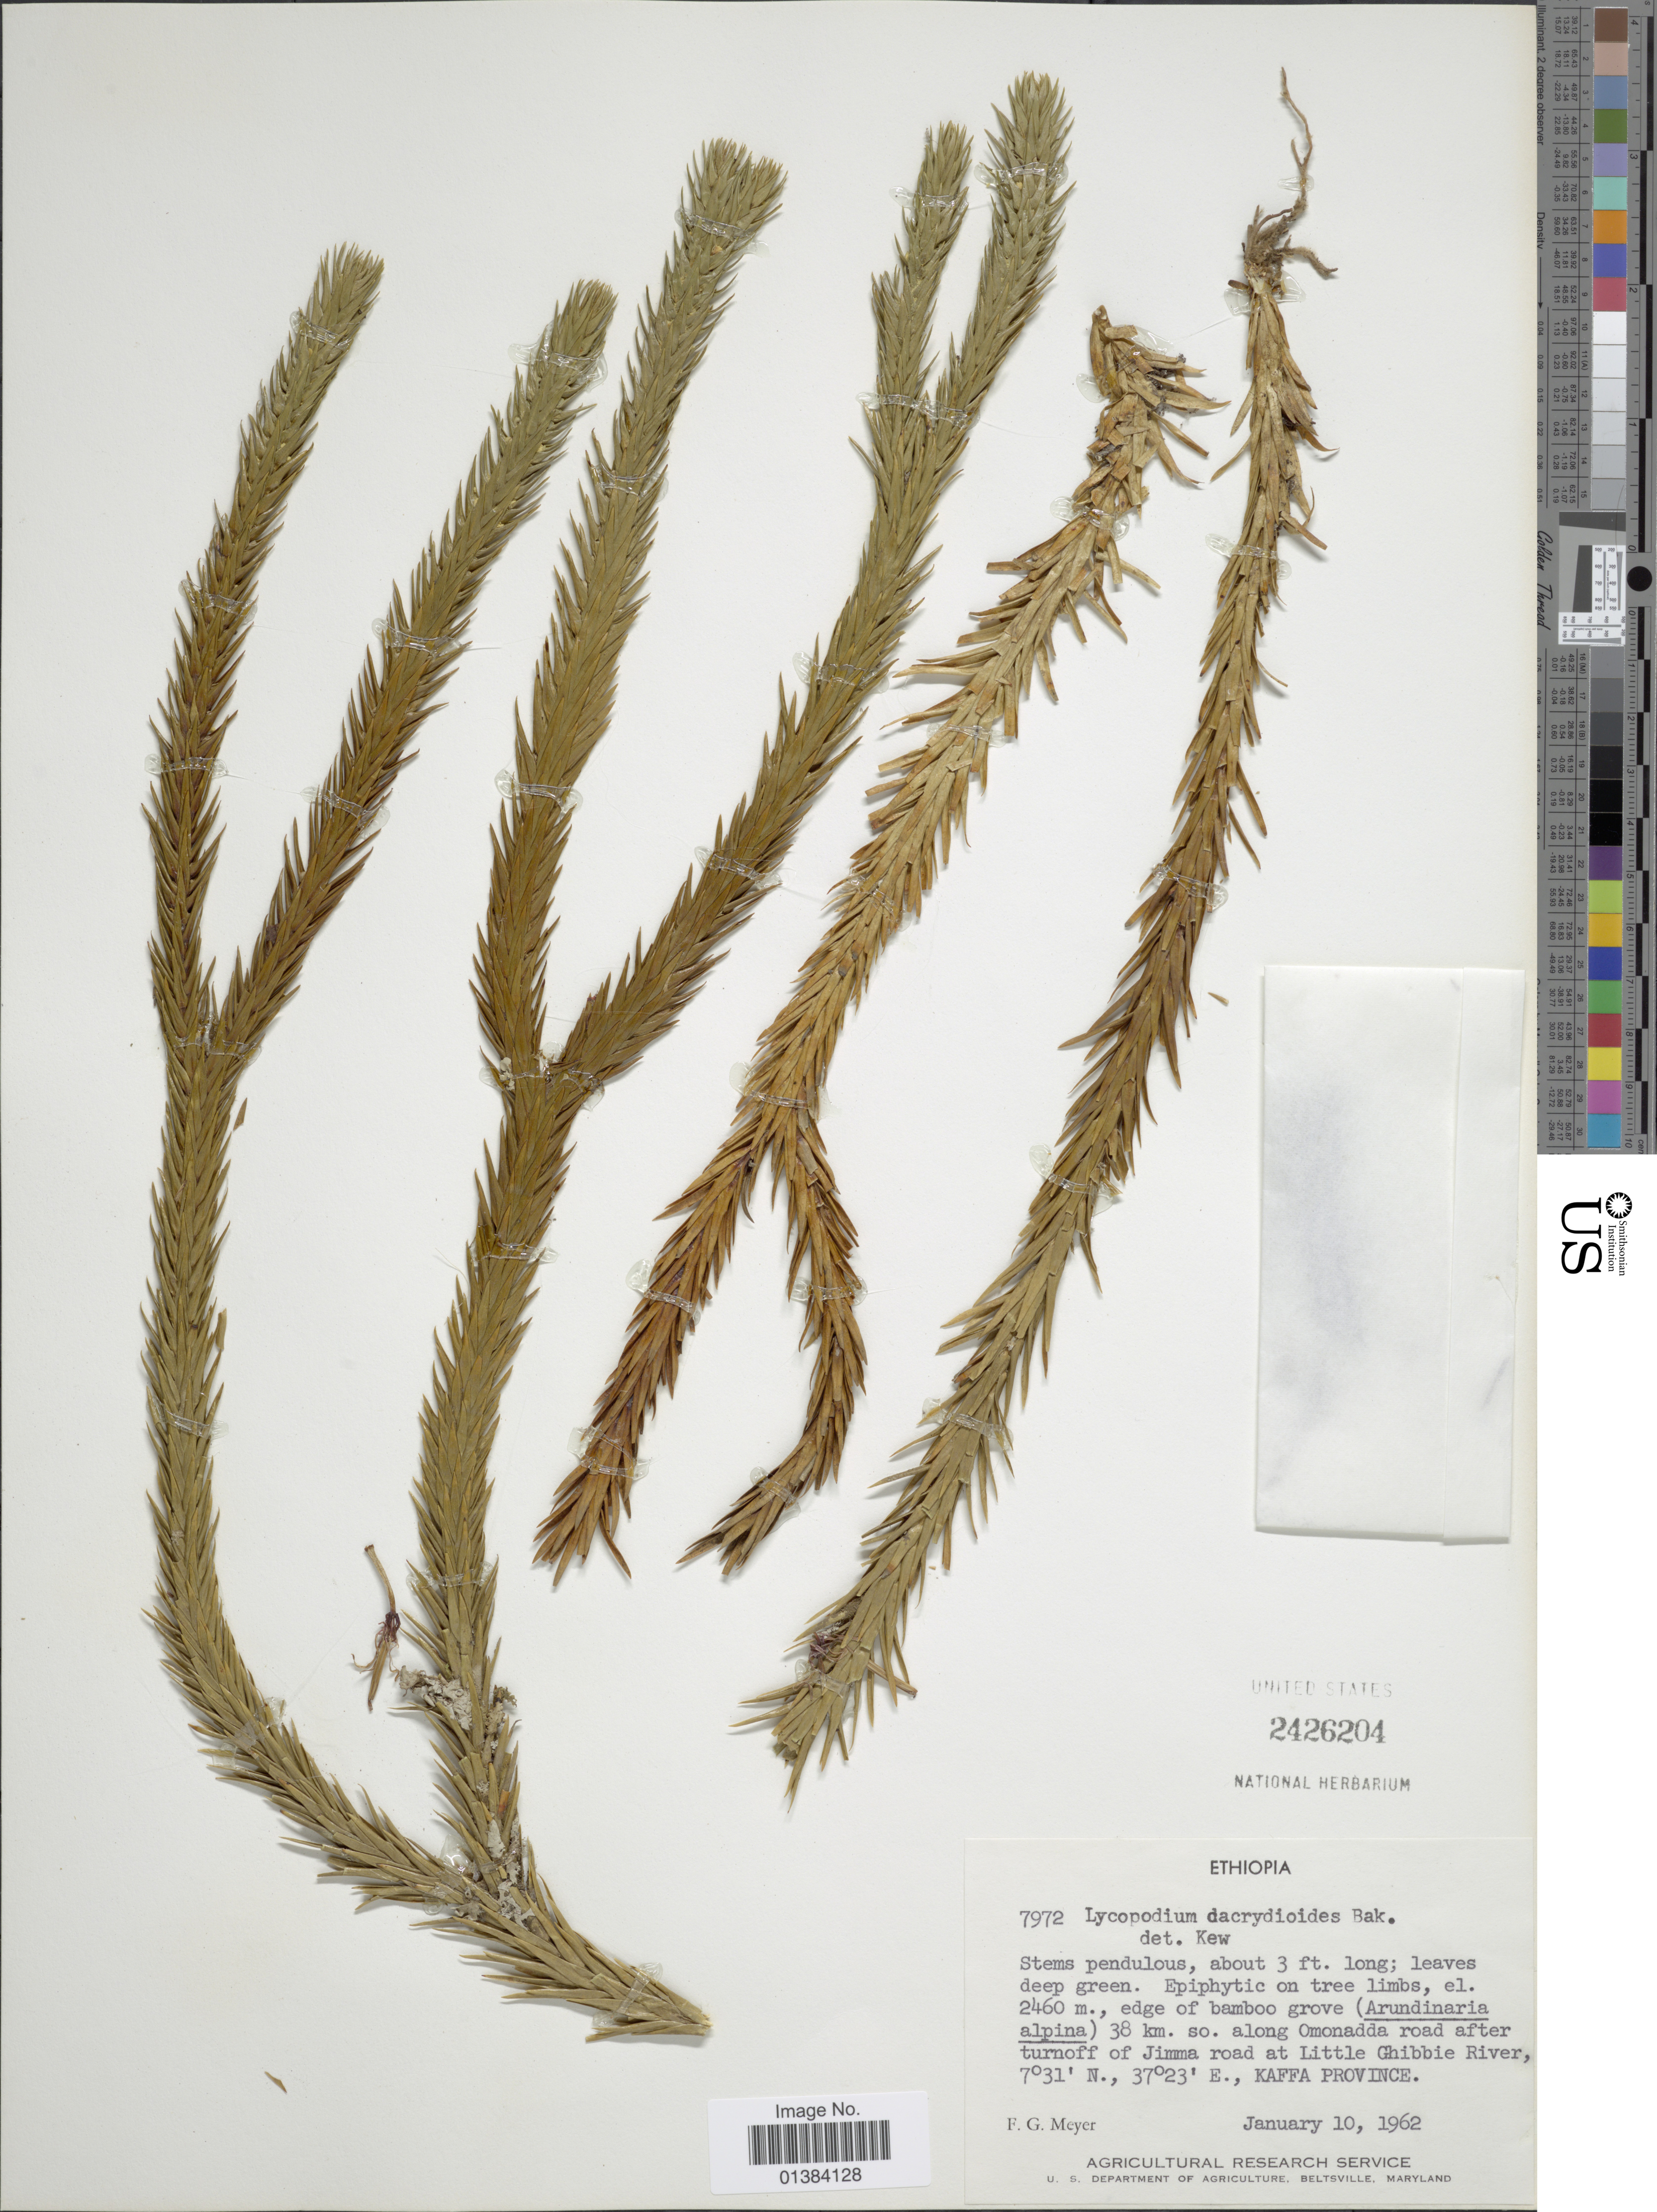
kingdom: Plantae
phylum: Tracheophyta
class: Lycopodiopsida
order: Lycopodiales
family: Lycopodiaceae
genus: Phlegmariurus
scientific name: Phlegmariurus dacrydioides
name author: (Baker) A. R. Field & Bostock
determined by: Field, A. R.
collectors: F. G. Meyer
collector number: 7972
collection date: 1962-01-10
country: Ethiopia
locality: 38 km. so. along Omonadda road after turnoff of Jimma road at Little Ghibbie River, Kaffa Province.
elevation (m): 2460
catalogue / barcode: US 2426204